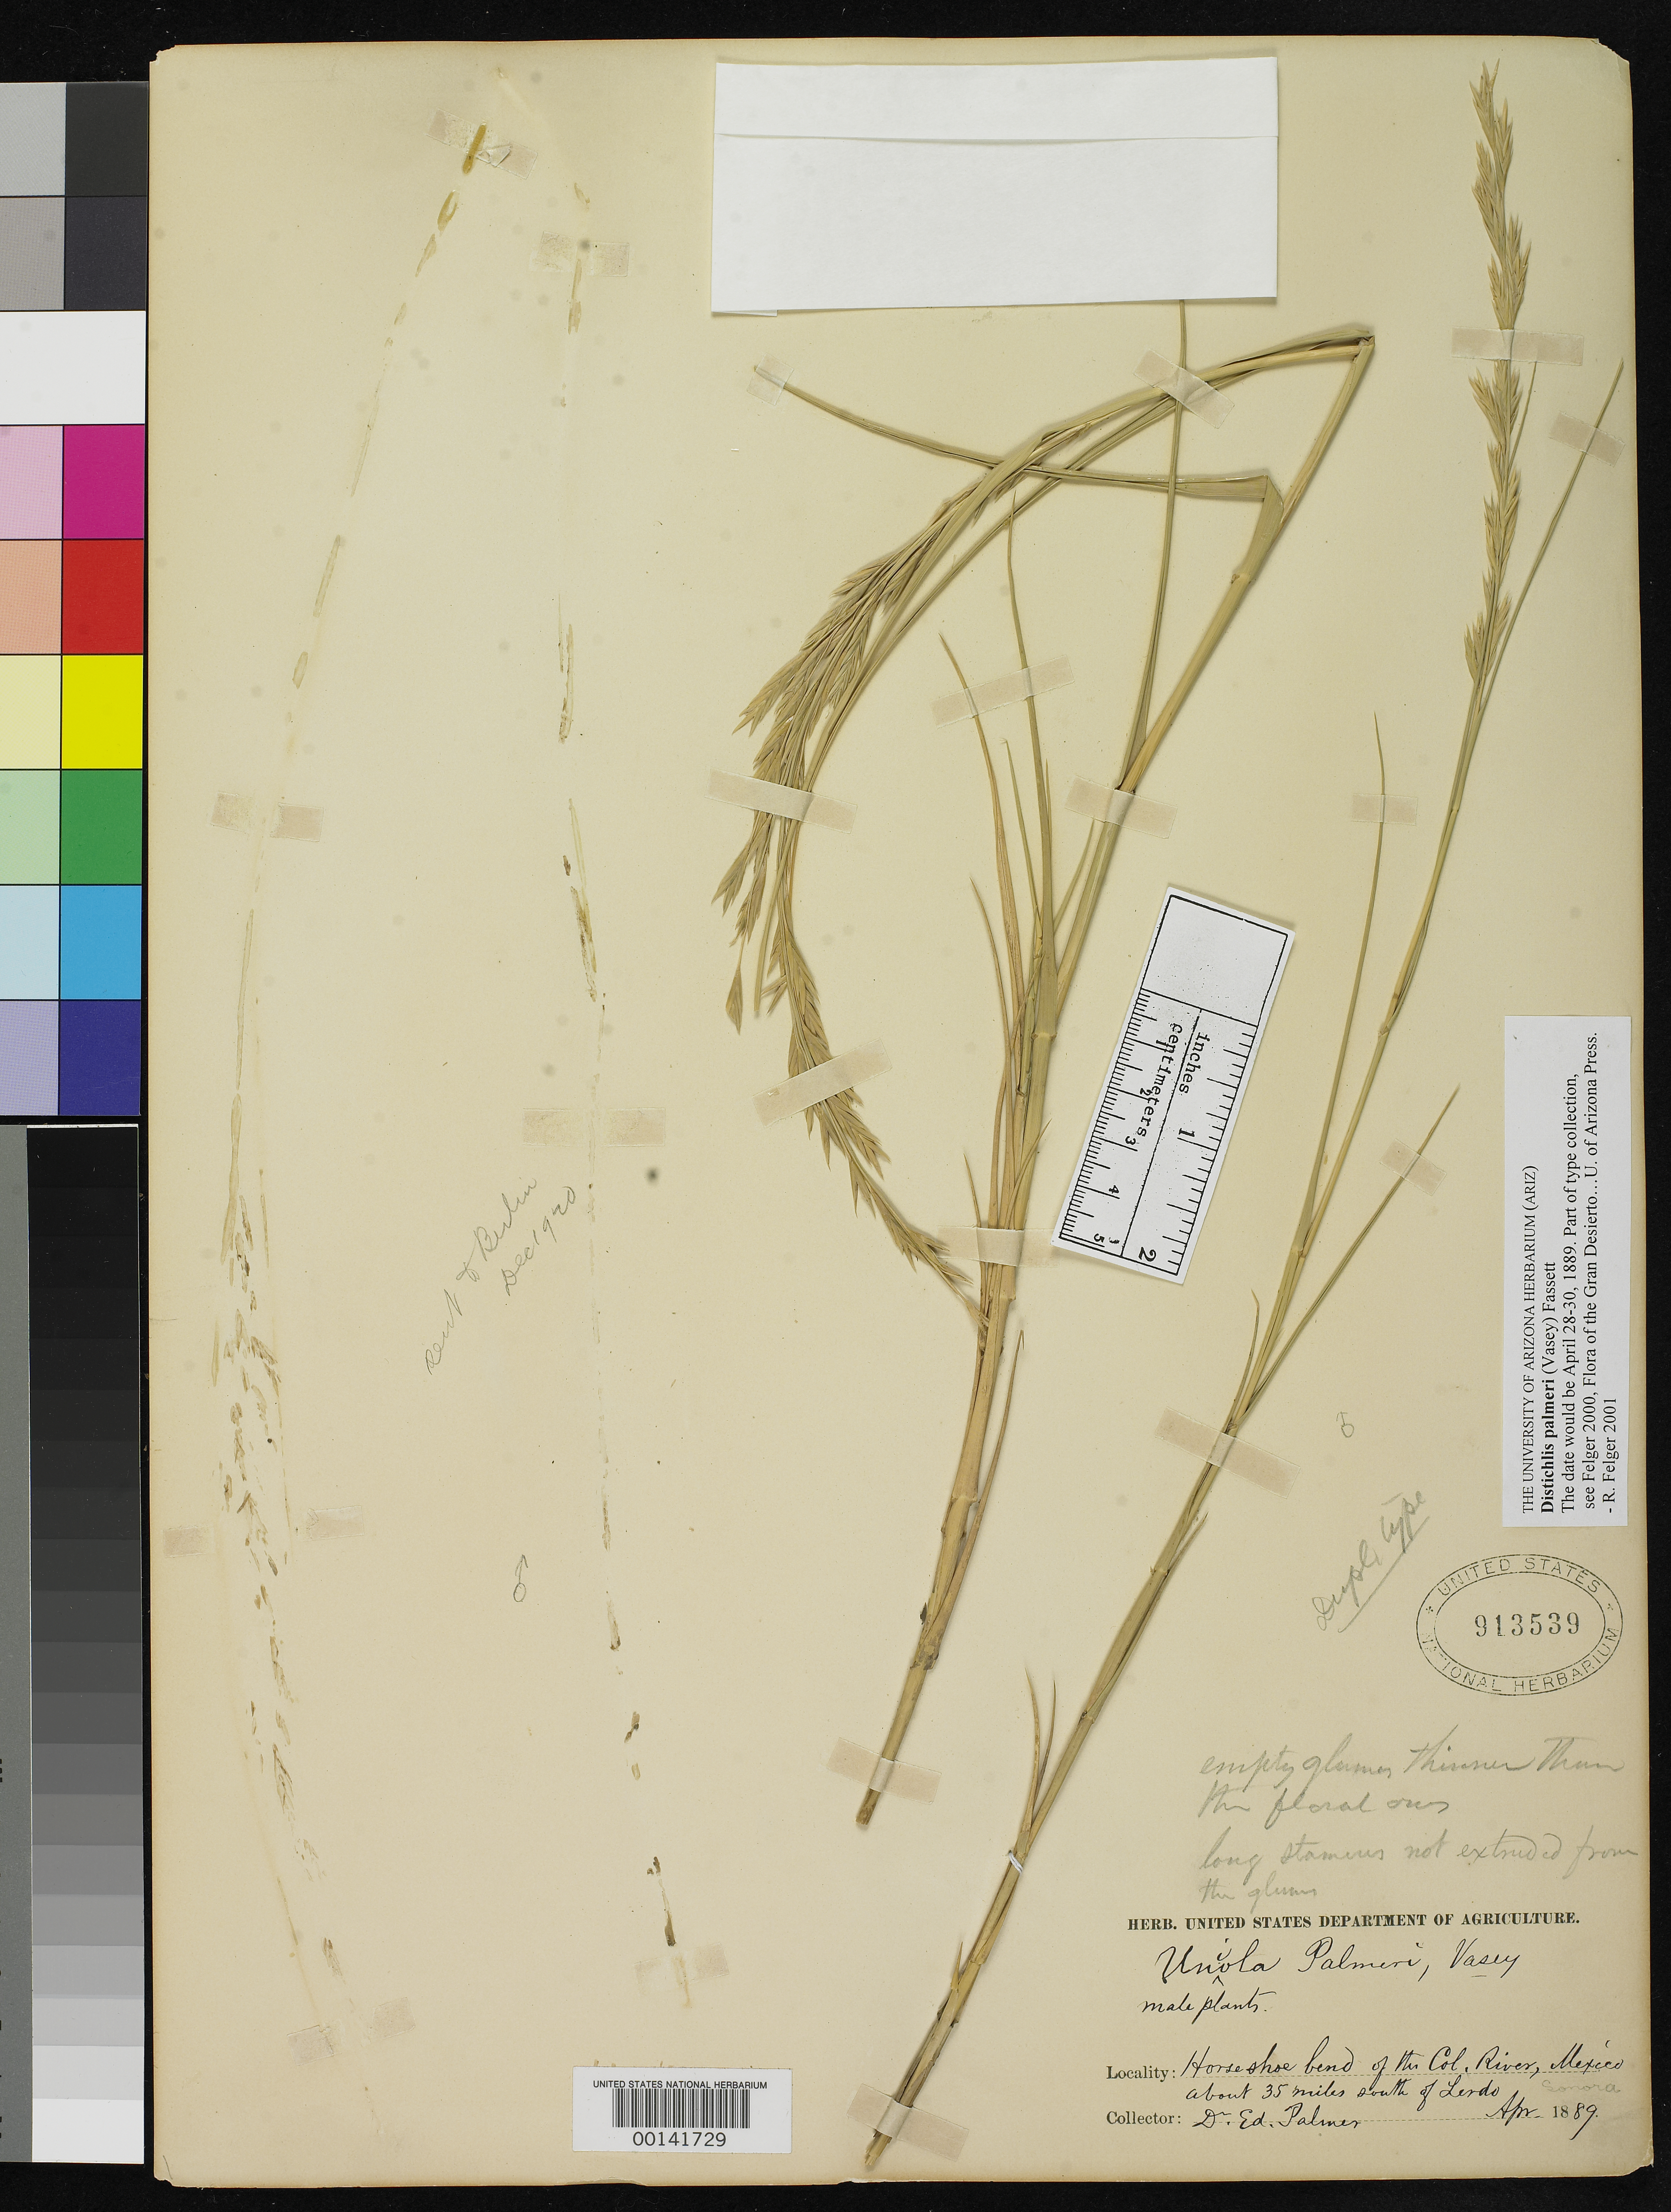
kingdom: Plantae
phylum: Tracheophyta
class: Liliopsida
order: Poales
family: Poaceae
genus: Uniola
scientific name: Uniola palmeri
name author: Vasey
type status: Isolectotype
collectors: E. Palmer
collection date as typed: Apr 1889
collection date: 1889-04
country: Mexico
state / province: Sonora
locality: Horseshoe bend of the Col. River, Mexico, about 35 miles south of Lerdo.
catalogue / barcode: US 913539